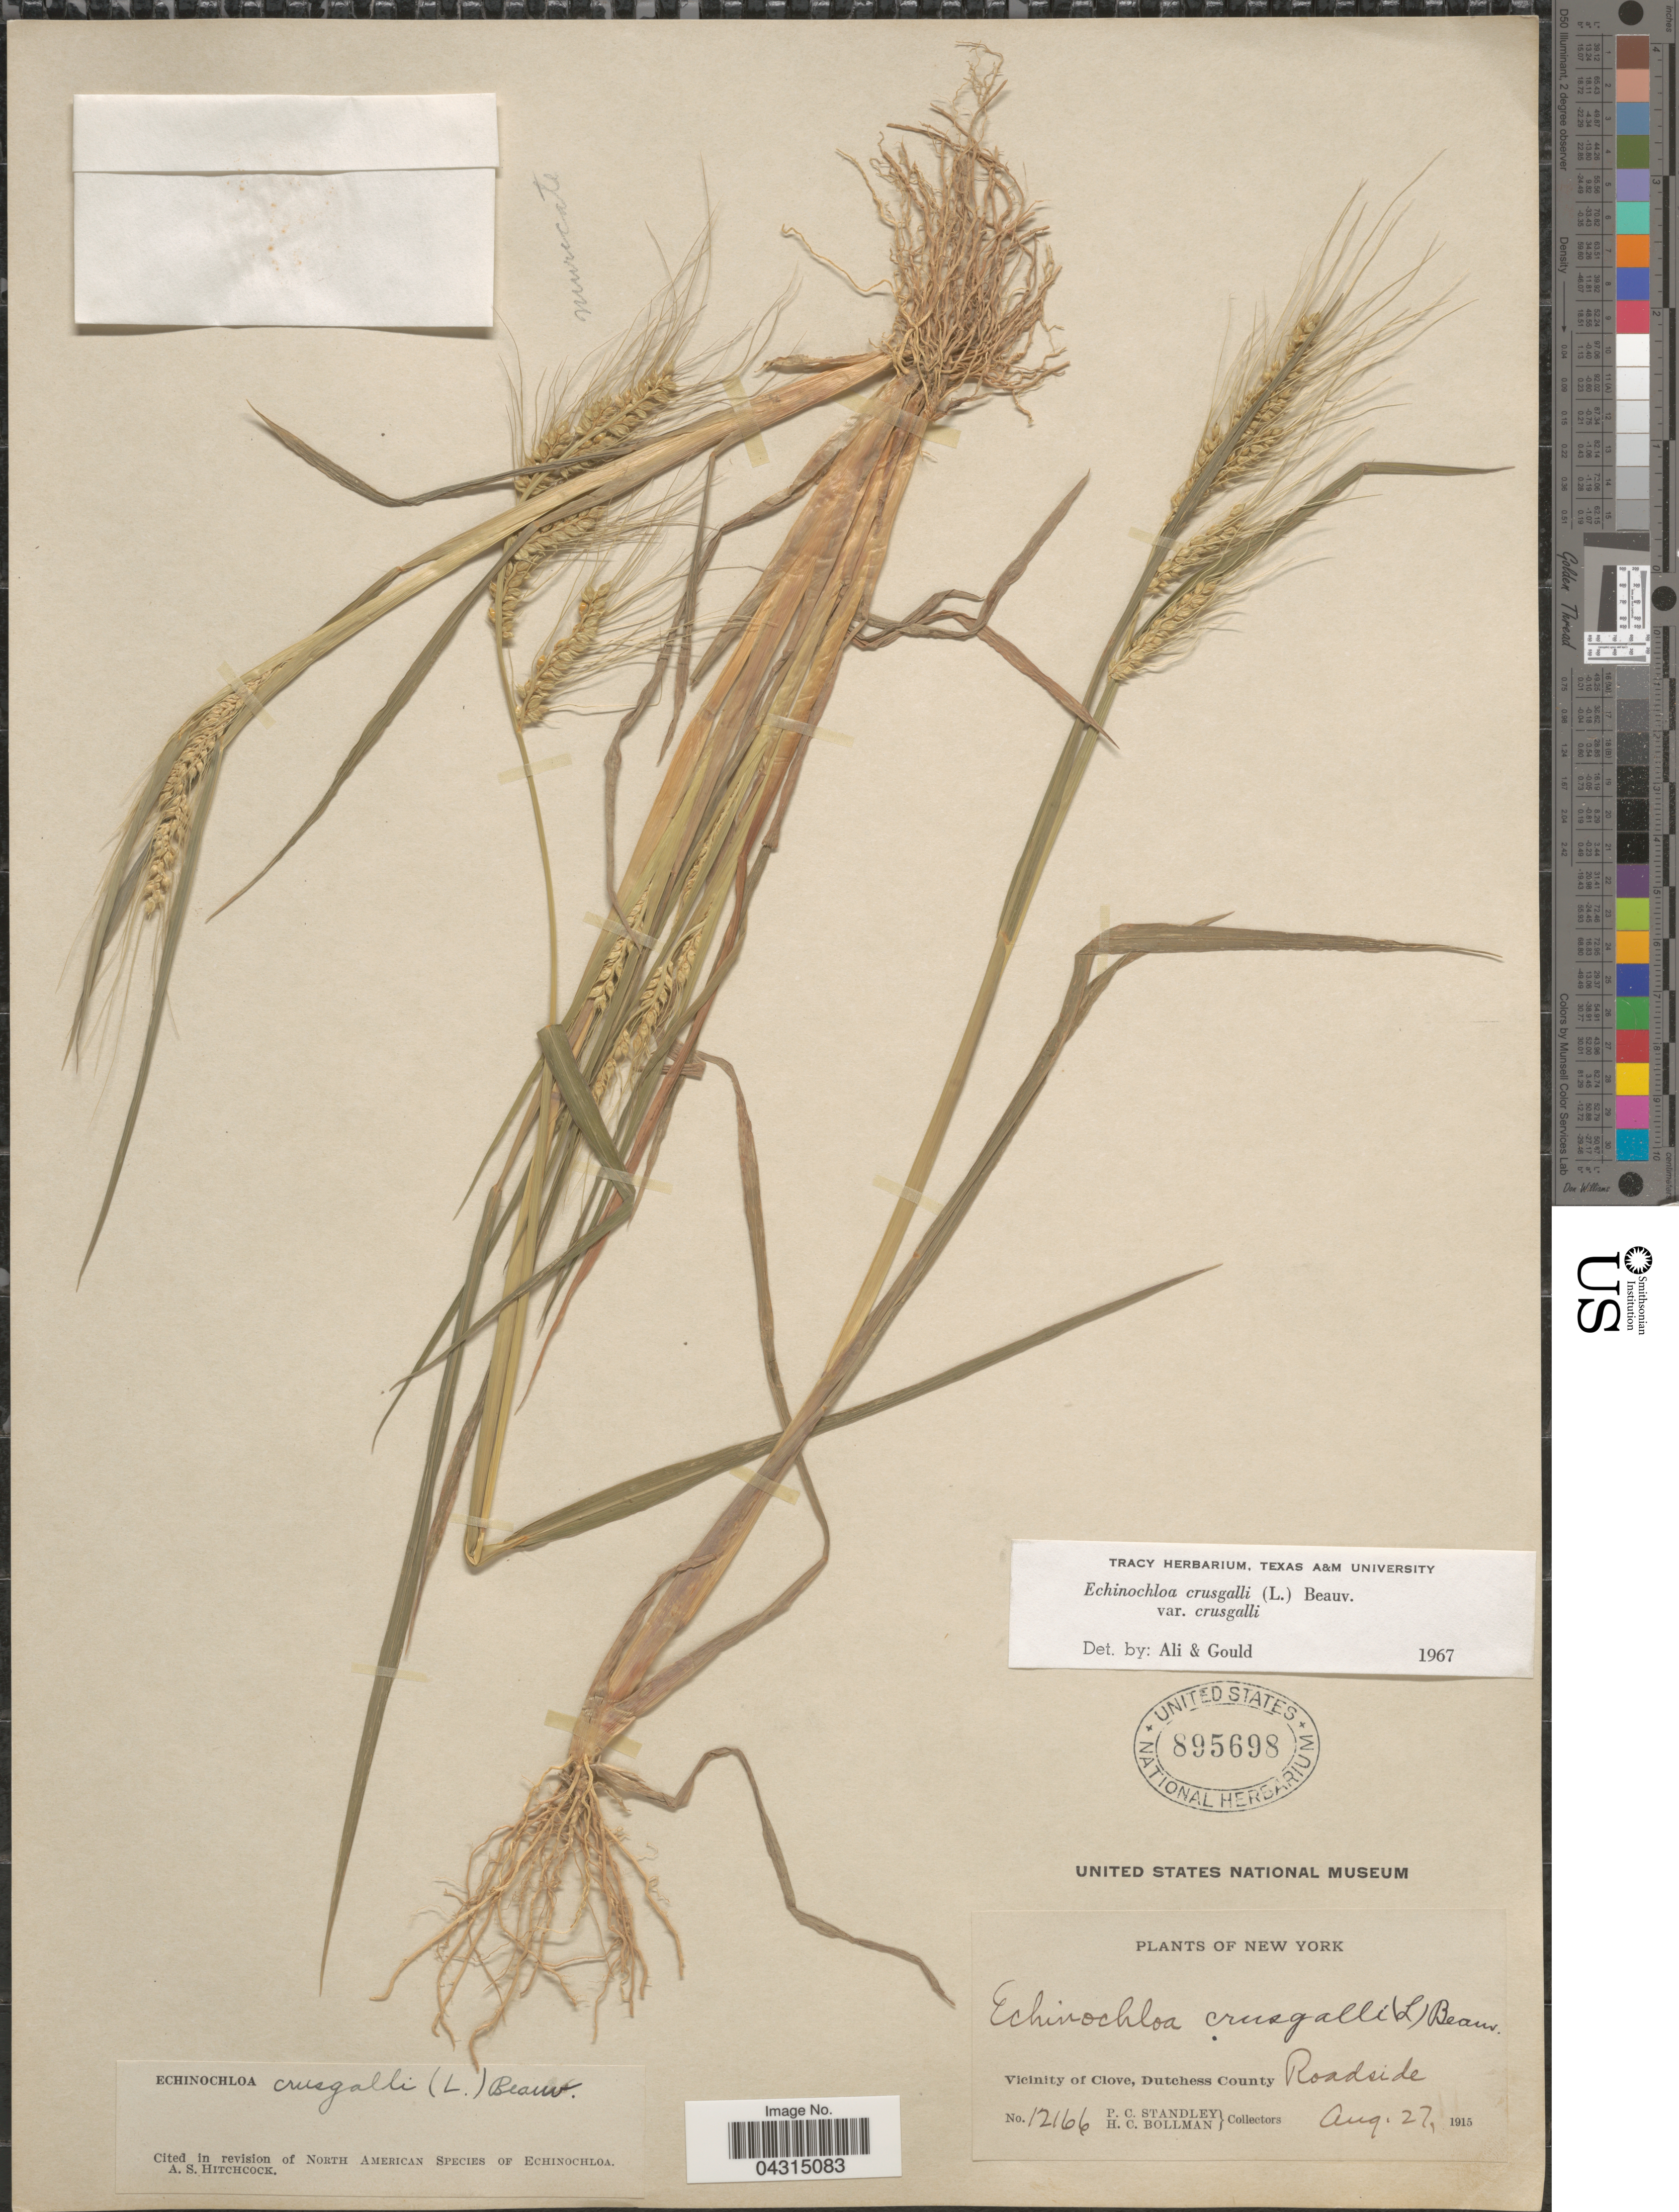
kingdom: Plantae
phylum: Tracheophyta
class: Liliopsida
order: Poales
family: Poaceae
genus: Echinochloa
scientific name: Echinochloa colona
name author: (L.) Link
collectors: P. C. Standley & H. C. Bollman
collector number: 12166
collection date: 1915-08-27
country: United States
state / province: New York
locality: Vicinity of Clove, Dutchess County.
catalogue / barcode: US 895698